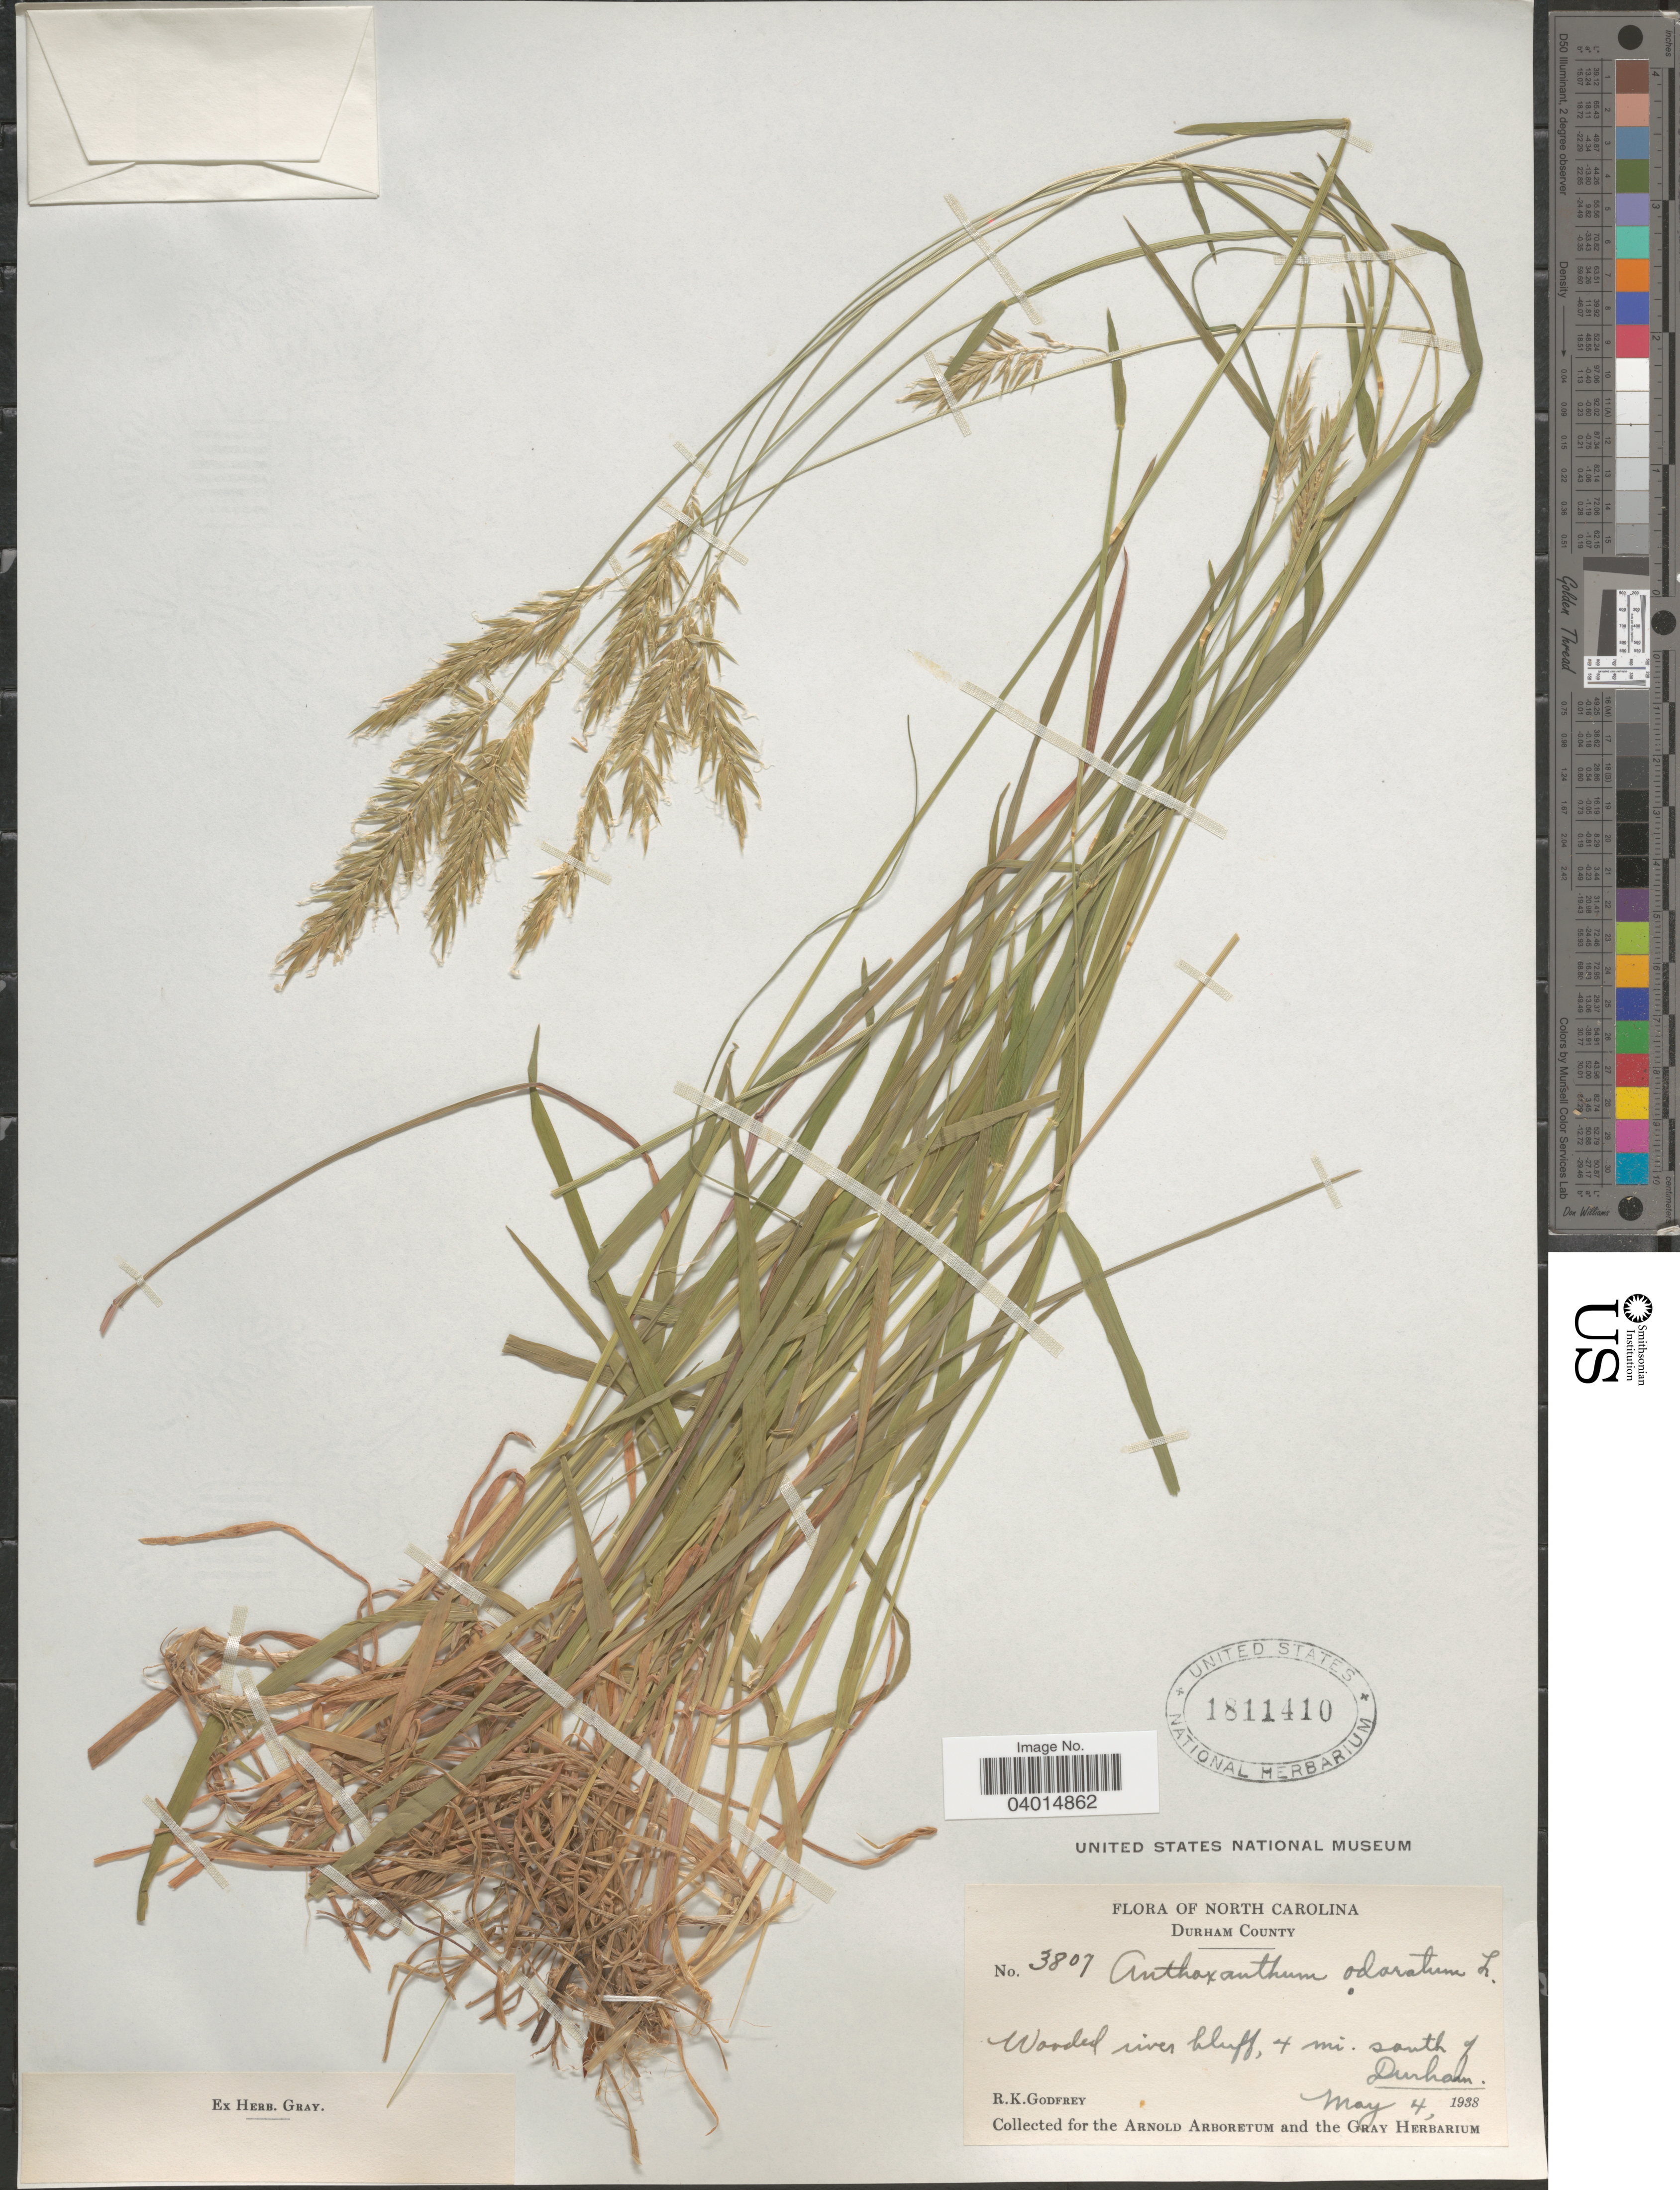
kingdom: Plantae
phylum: Tracheophyta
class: Liliopsida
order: Poales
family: Poaceae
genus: Anthoxanthum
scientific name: Anthoxanthum odoratum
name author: L.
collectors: R. K. Godfrey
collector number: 3807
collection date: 1938-05-04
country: United States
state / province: North Carolina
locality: Durham County. Wooded river bluff, 4 mi. south of Durham.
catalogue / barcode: US 1811410